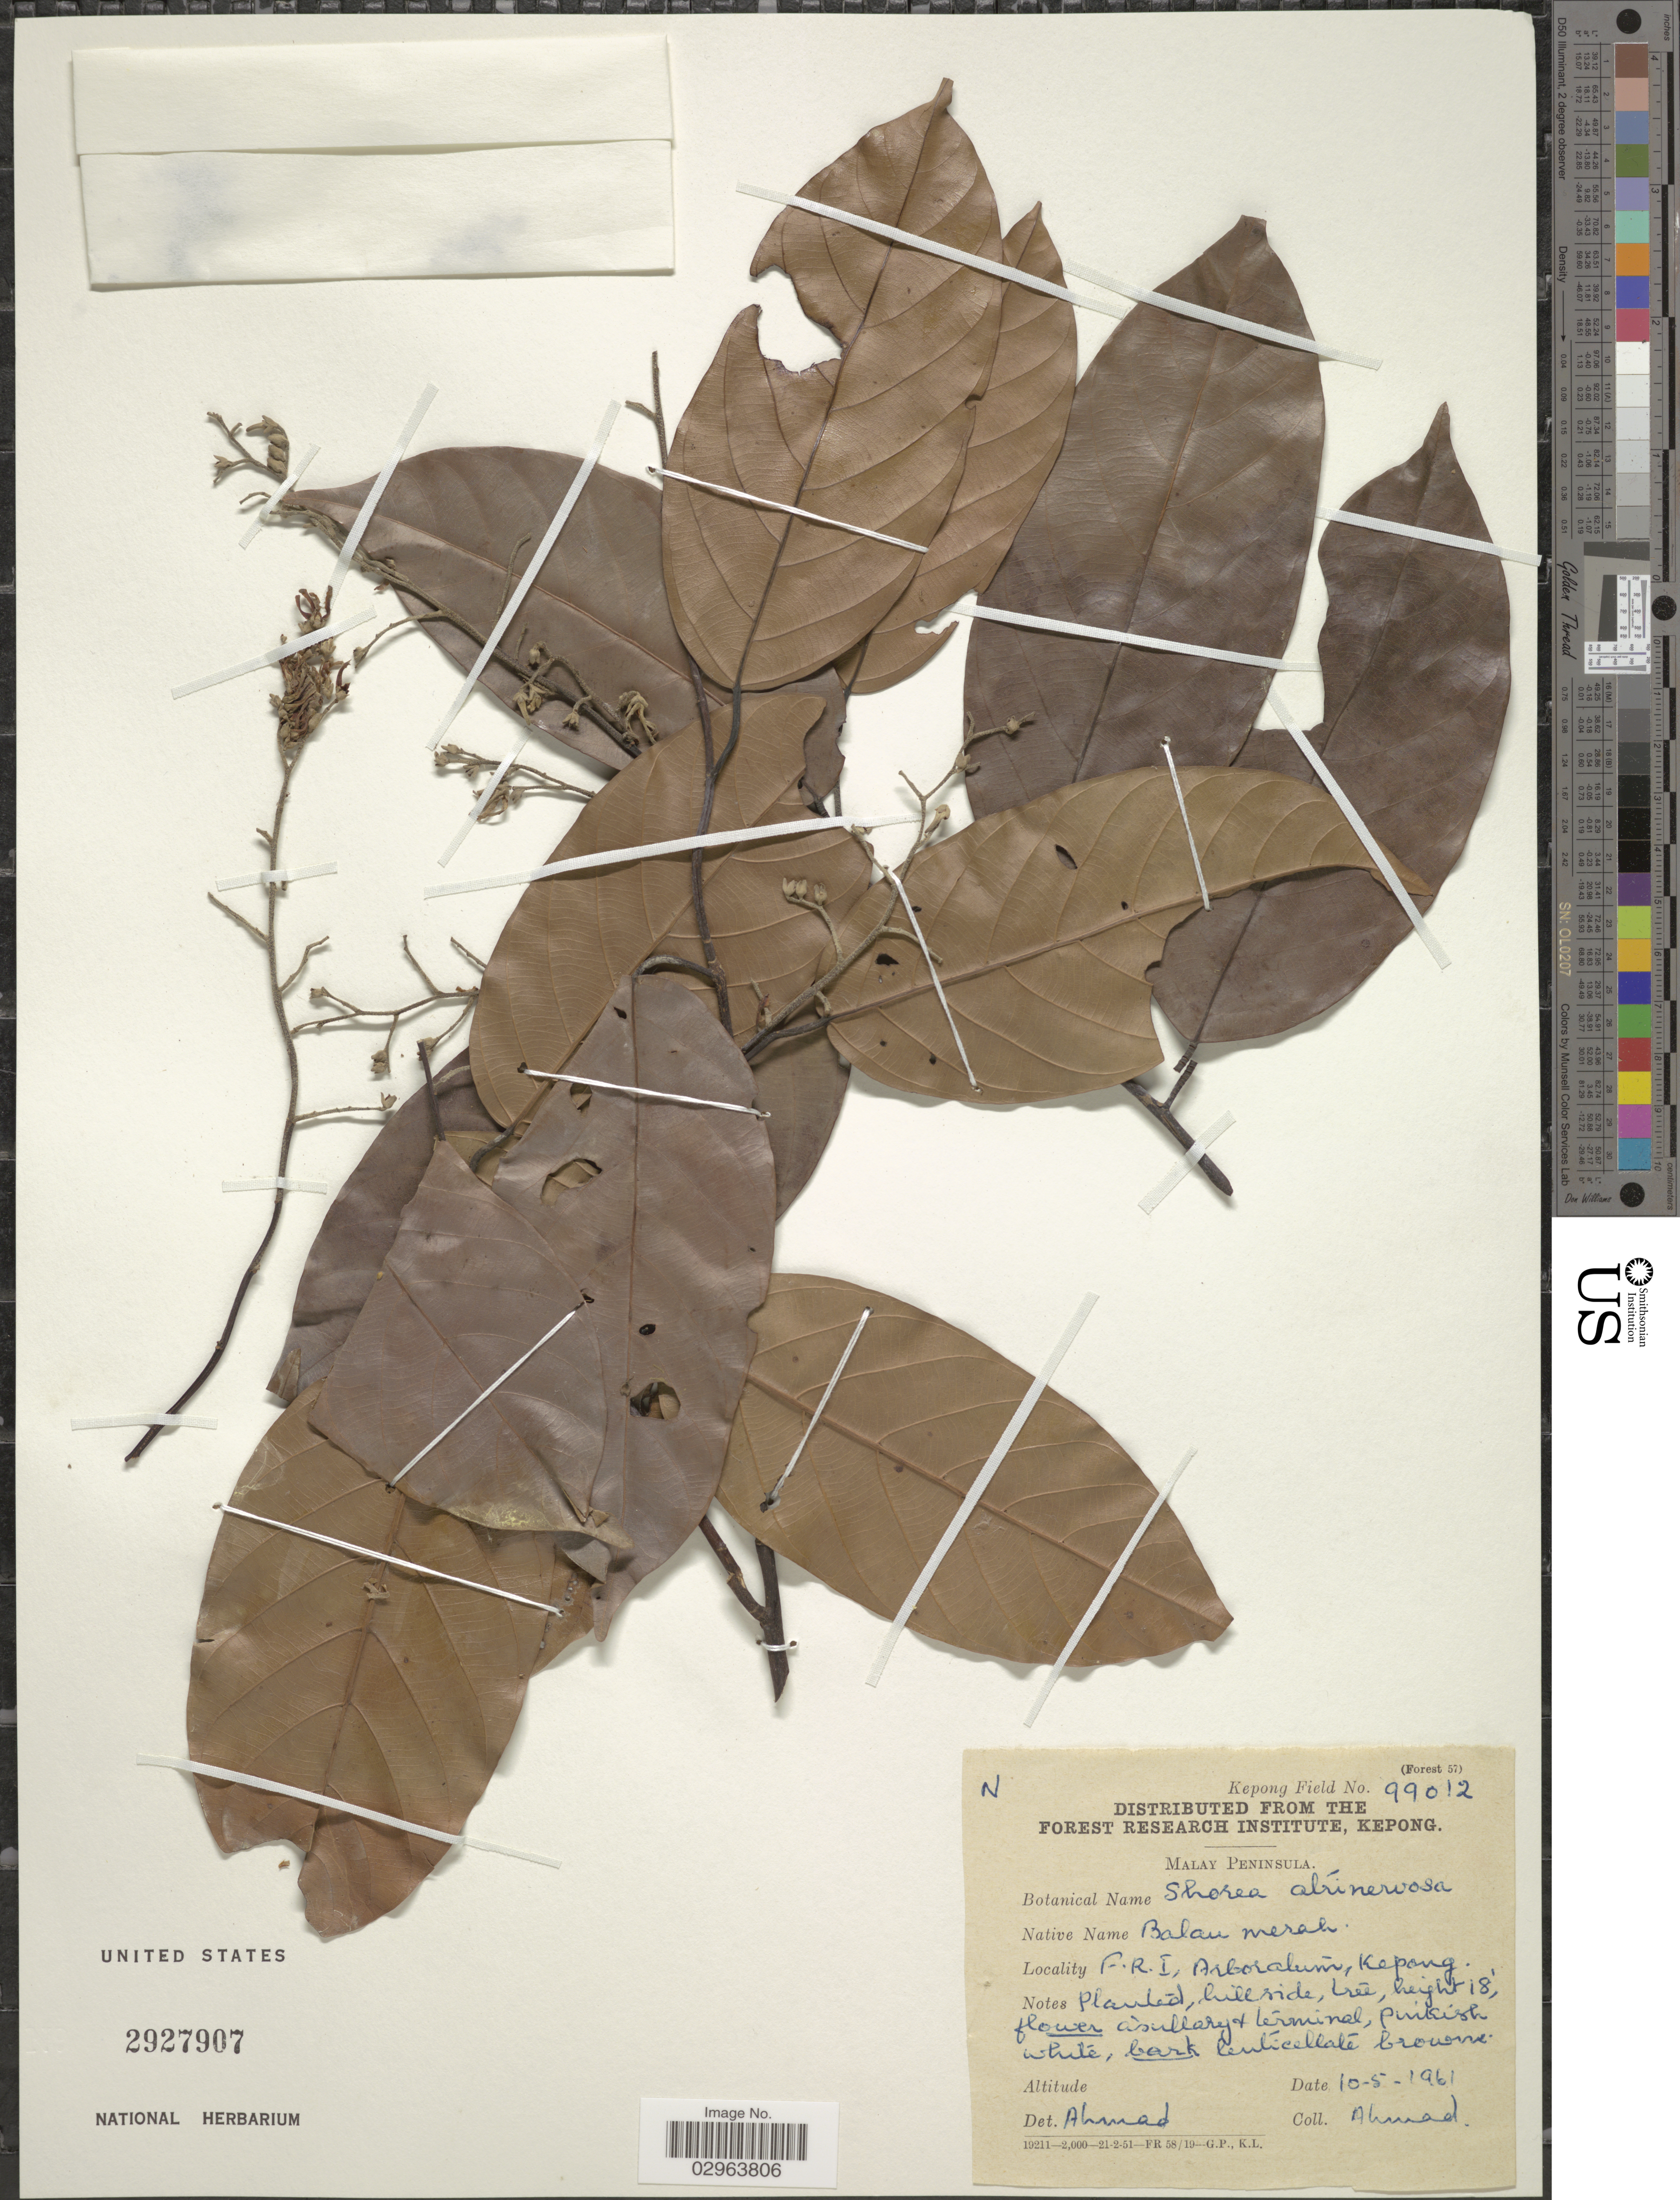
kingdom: Plantae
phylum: Tracheophyta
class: Magnoliopsida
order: Malvales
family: Dipterocarpaceae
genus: Shorea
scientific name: Shorea atrinervosa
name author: Symington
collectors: -. Ahmad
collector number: Kepong Field 99012?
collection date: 1961-05-10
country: Malaysia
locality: F.R.I., Arboratum, Kepong. Malay Peninsula.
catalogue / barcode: US 2927907